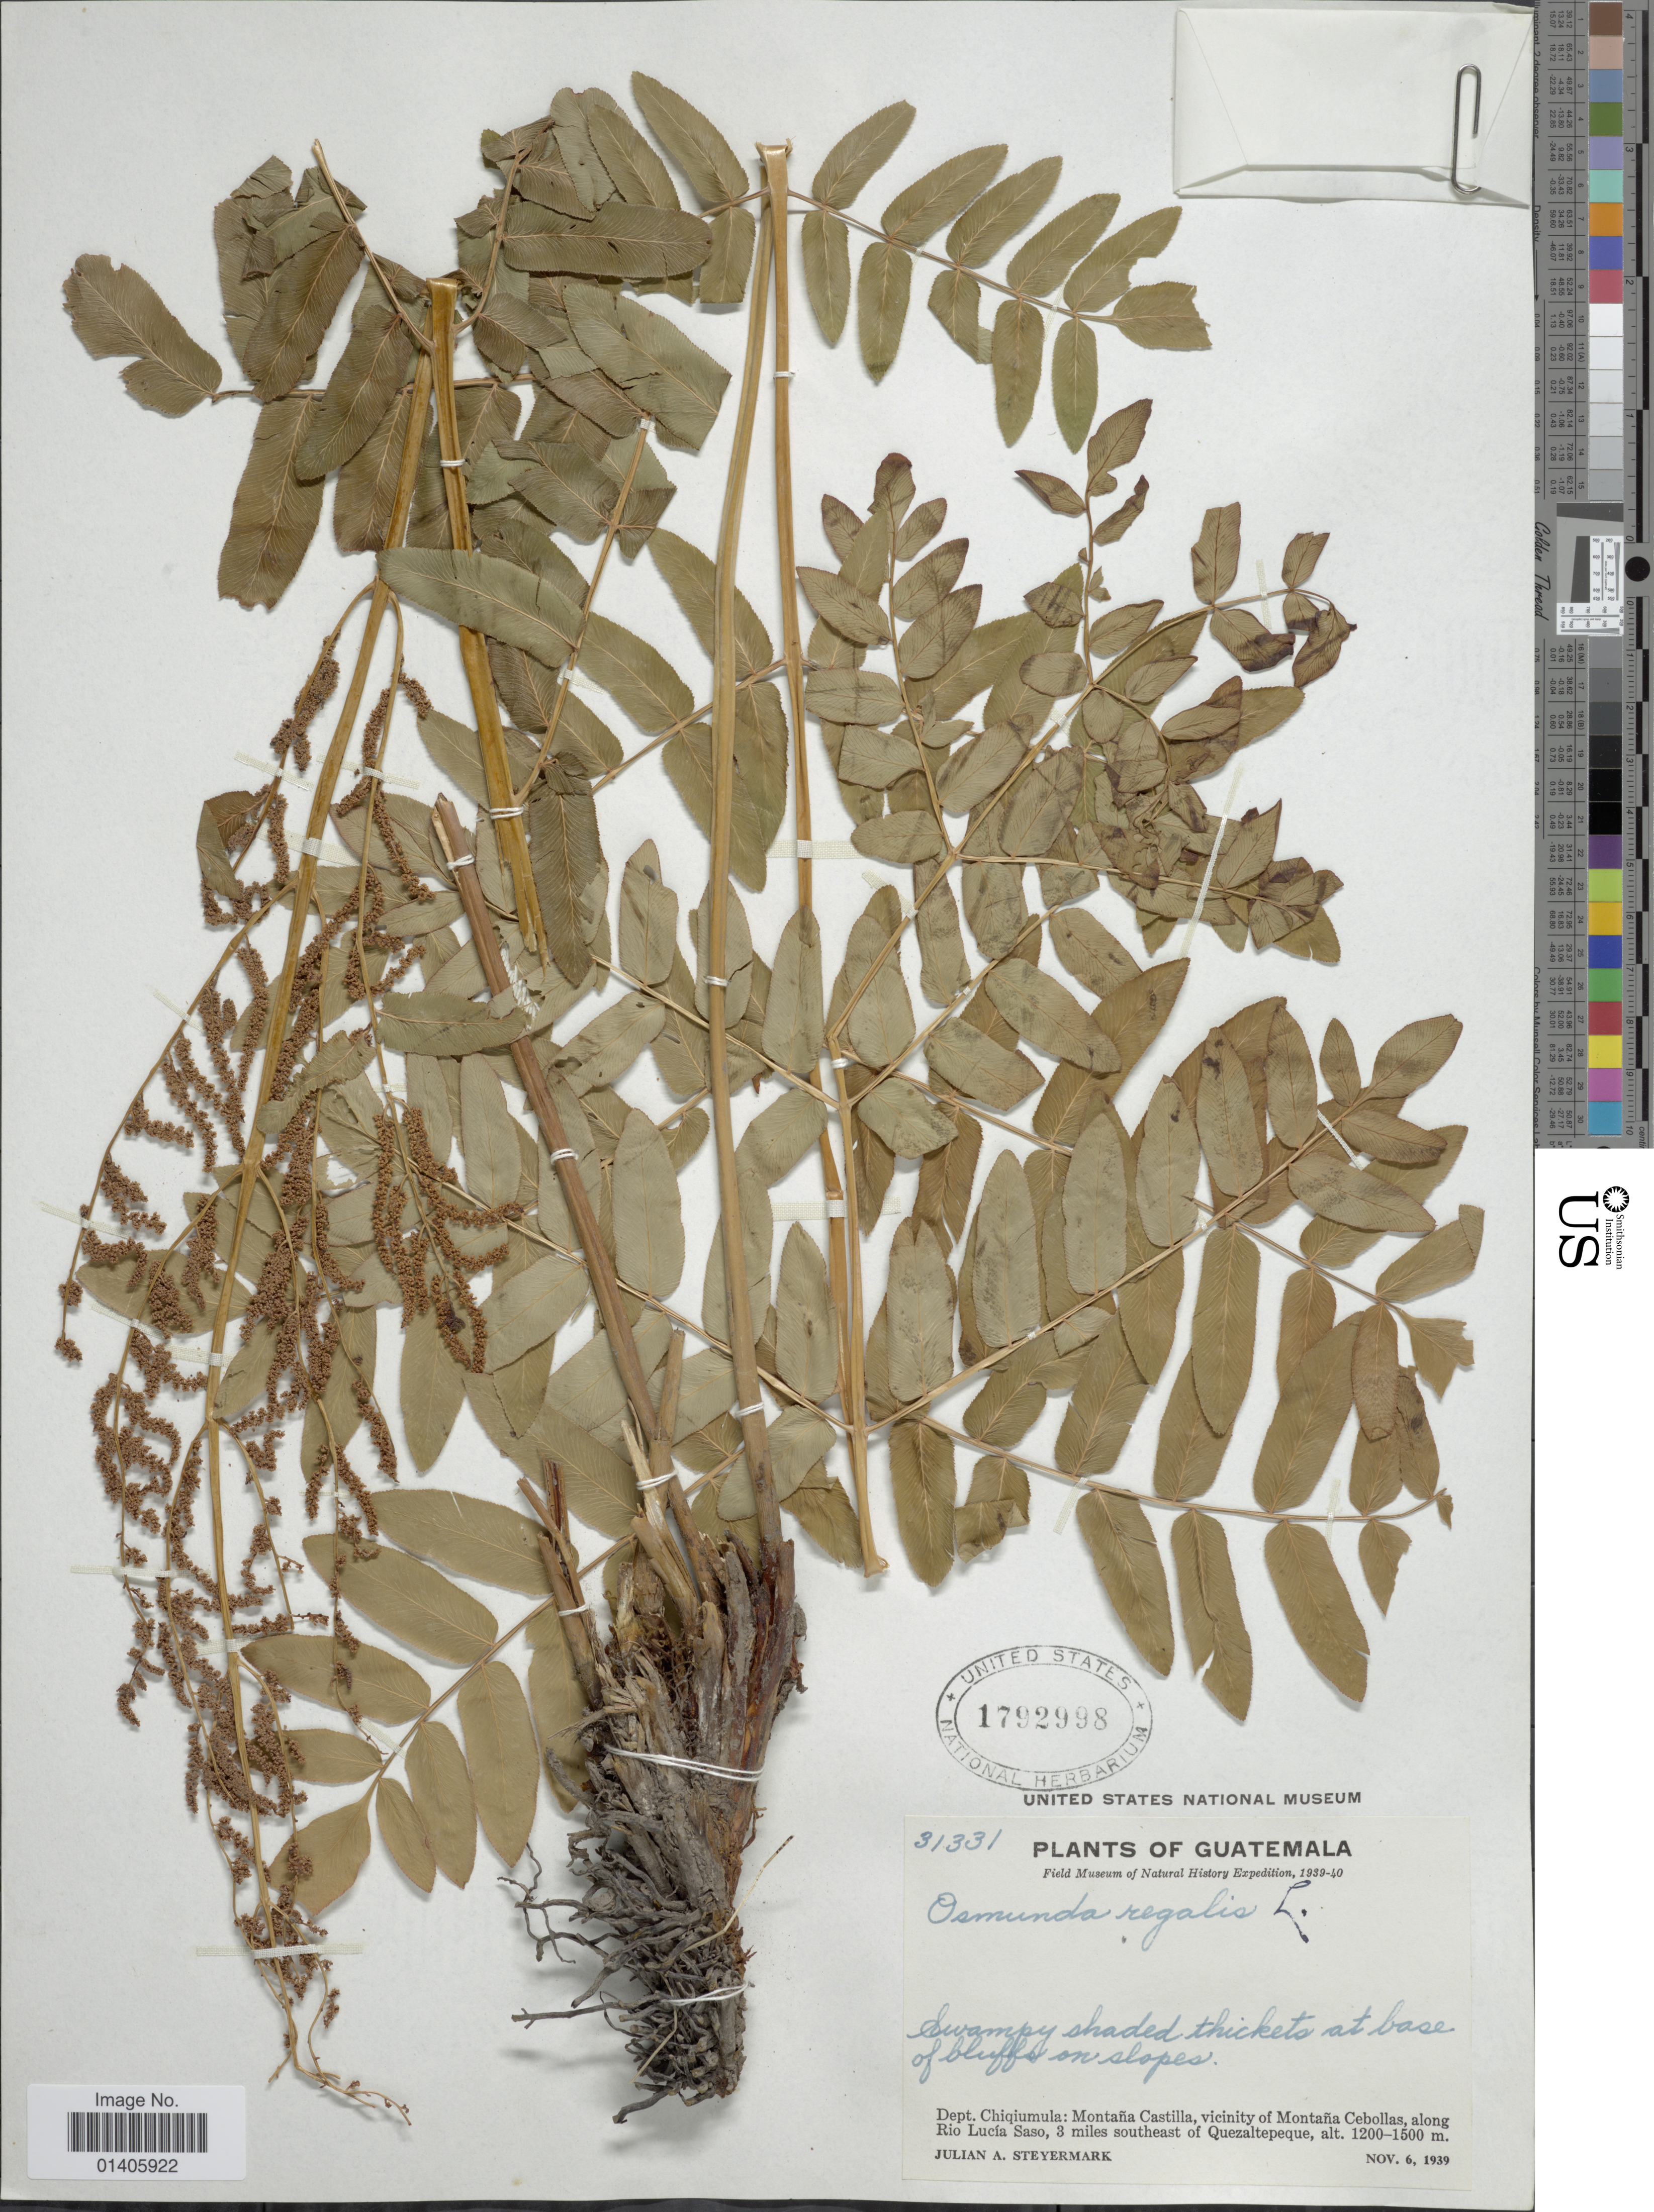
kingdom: Plantae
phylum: Tracheophyta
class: Polypodiopsida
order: Osmundales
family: Osmundaceae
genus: Osmunda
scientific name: Osmunda regalis var. spectabilis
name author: (Willd.) A. Gray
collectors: J. Steyermark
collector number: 31331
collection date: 1939-11-06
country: Guatemala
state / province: Chiquimula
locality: Montaña Castilla, vicinity of Montaña Cebollas, along Rio Lucía Saso, 3 miles southeast of Quezaltepeque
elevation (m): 1200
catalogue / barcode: US 1792998